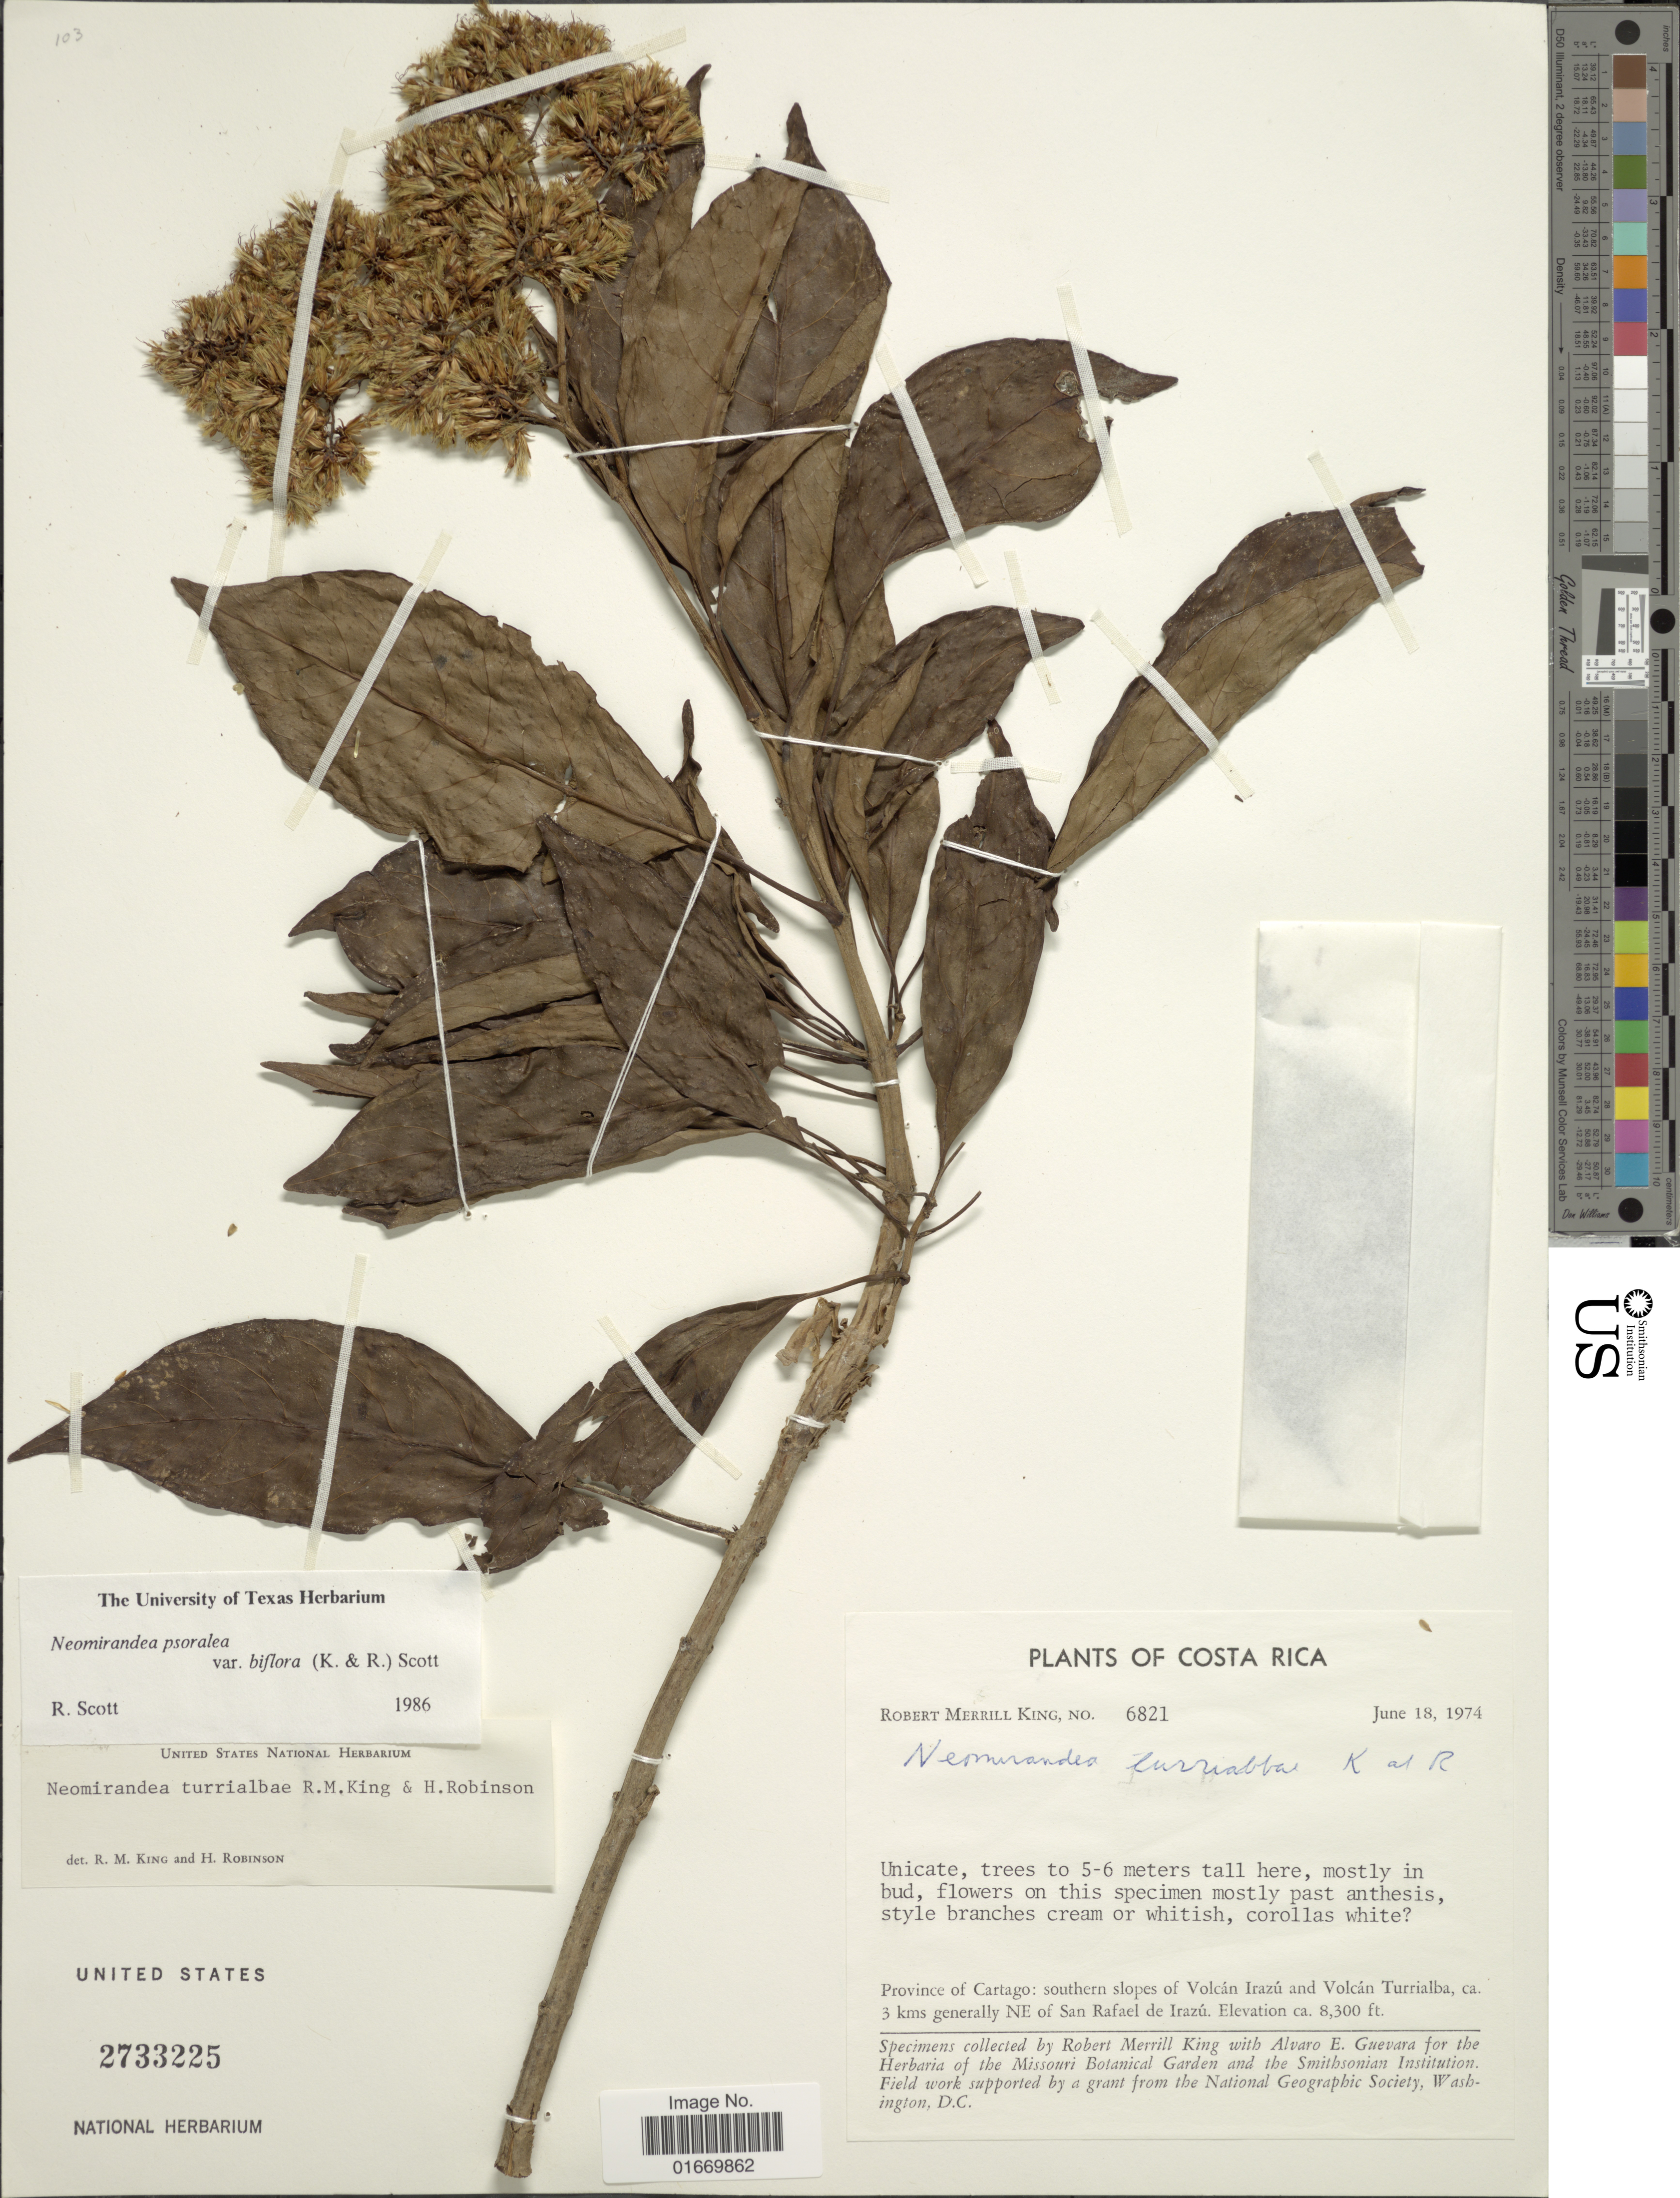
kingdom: Plantae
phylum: Tracheophyta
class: Magnoliopsida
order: Asterales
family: Asteraceae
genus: Neomirandea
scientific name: Neomirandea biflora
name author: R.M. King & H. Rob.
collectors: R. M. King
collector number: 6821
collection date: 1974-06-18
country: Costa Rica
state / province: Cartago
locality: Southern slopes of Volcan Irazu and Volcan Turrialba, ca 3 kms generally NW of San Rafael de Irazu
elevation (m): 2530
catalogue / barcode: US 2733225